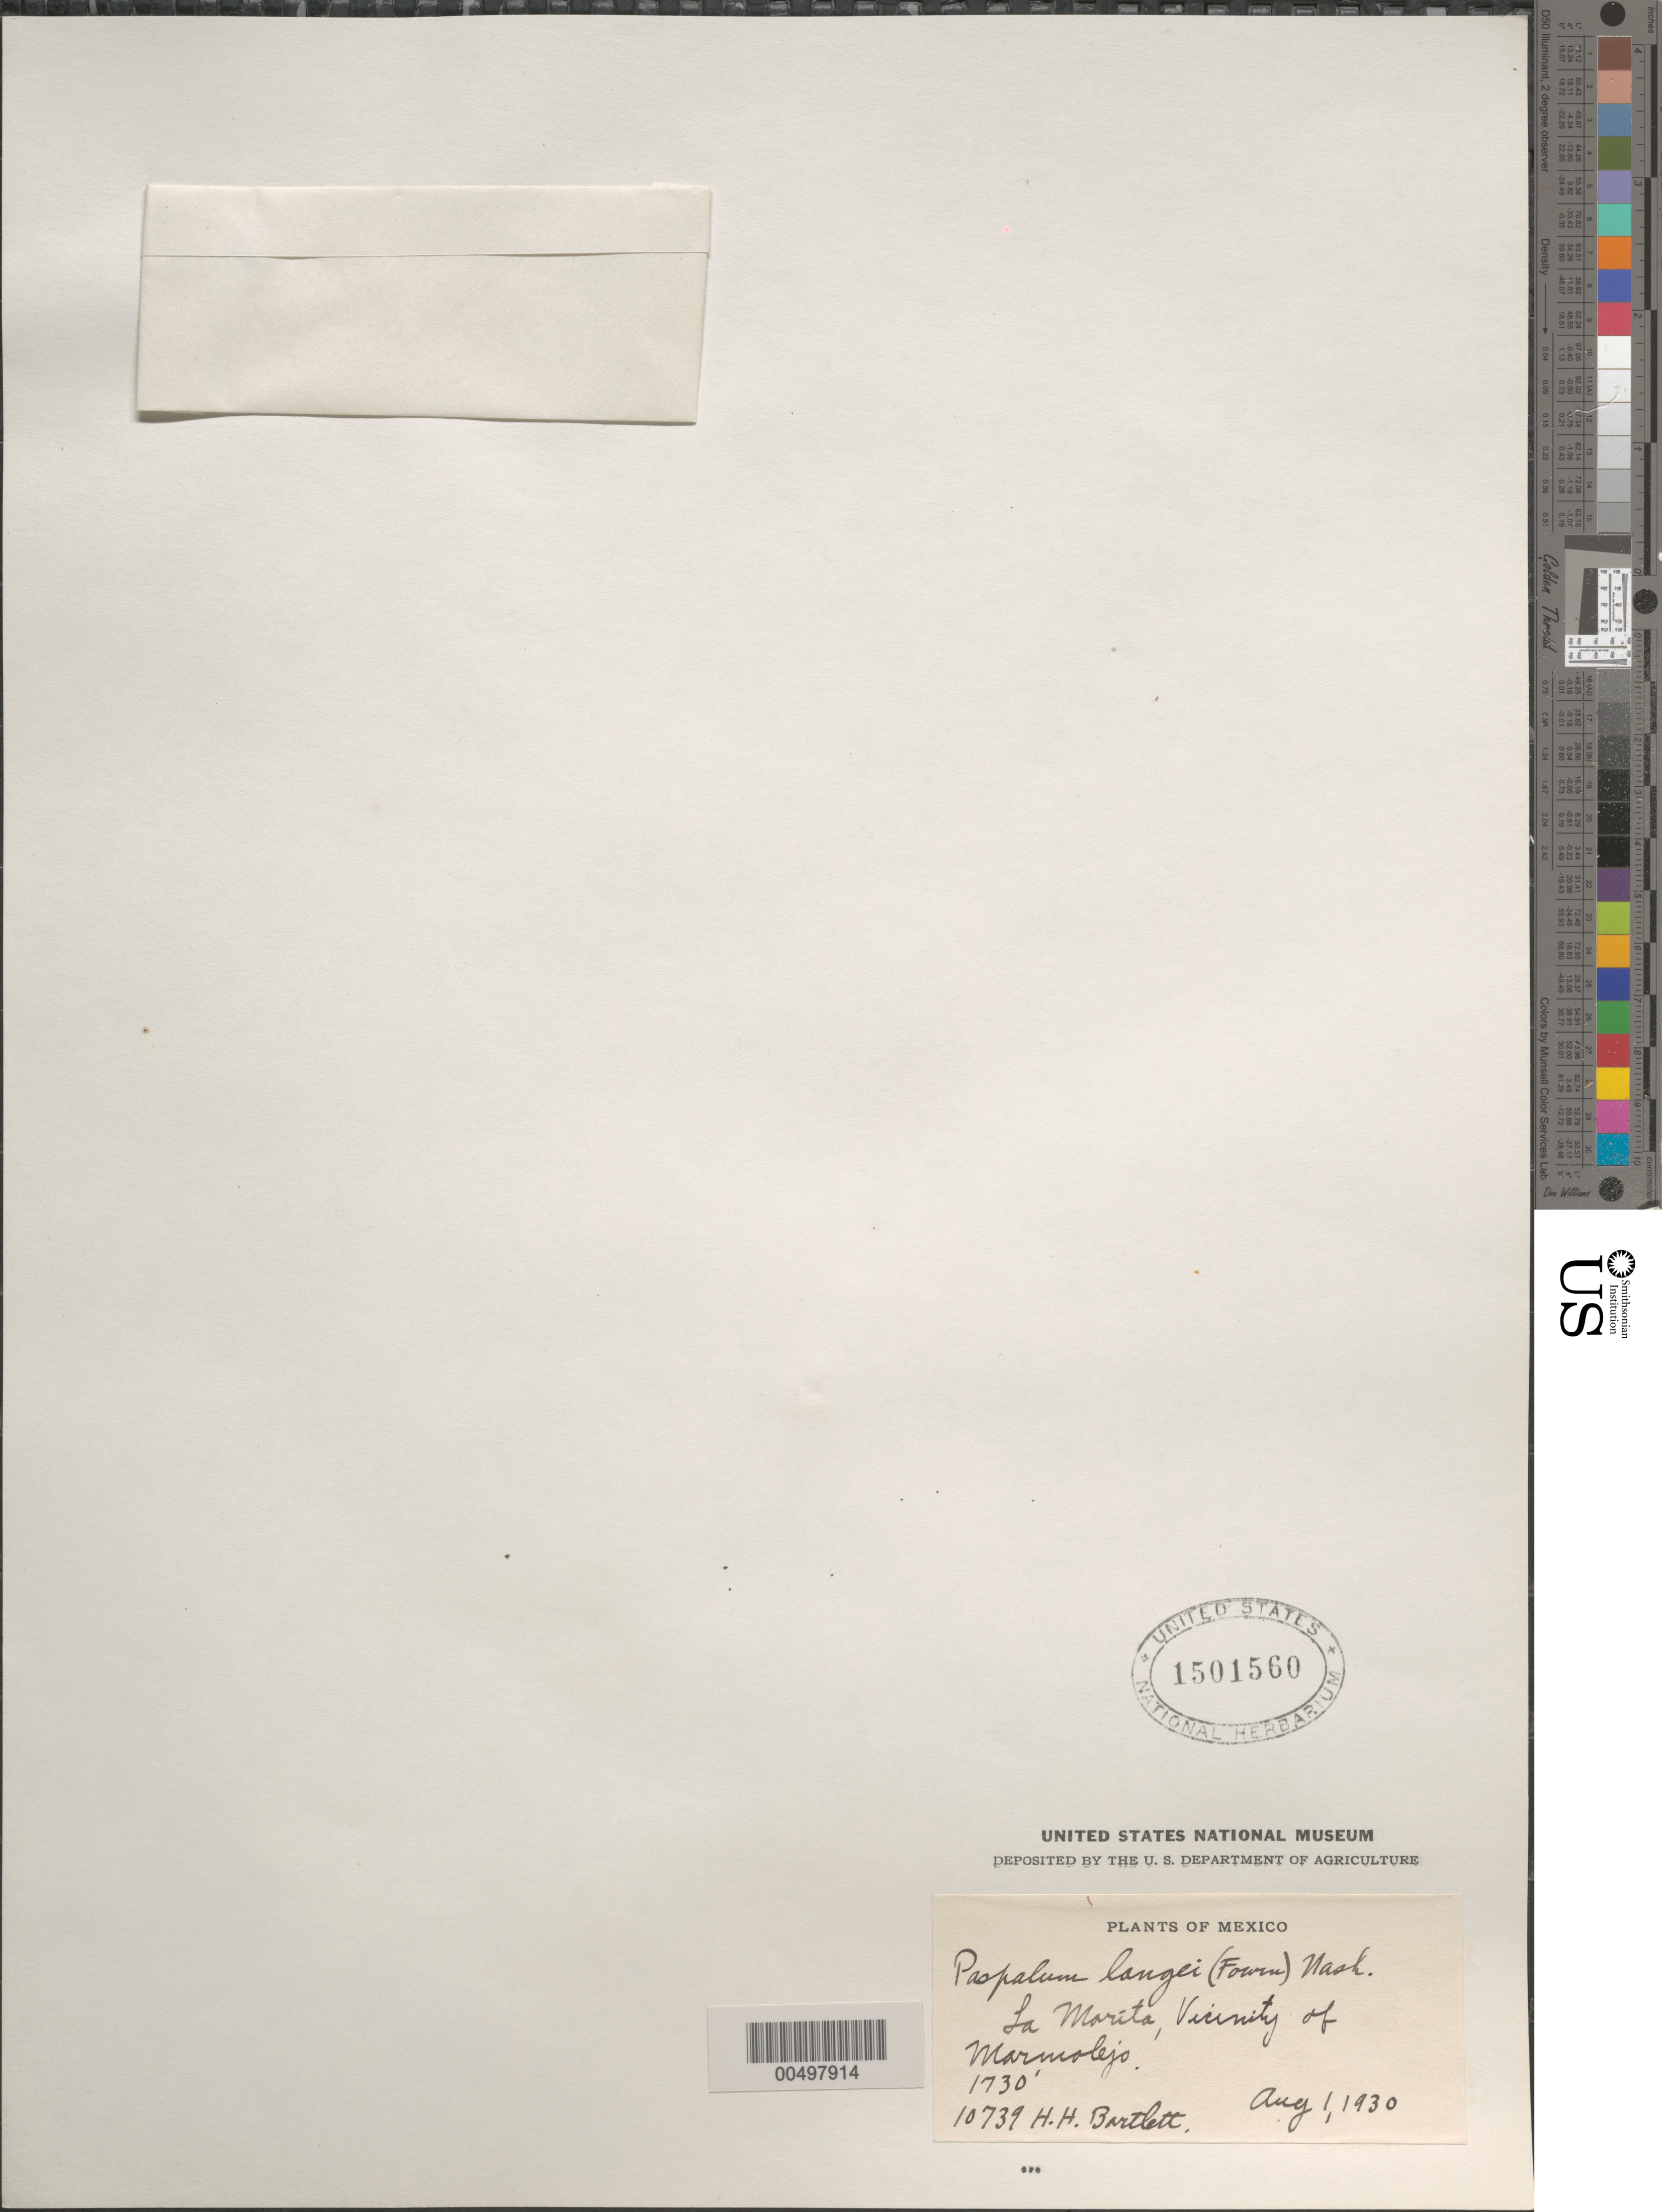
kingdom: Plantae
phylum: Tracheophyta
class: Liliopsida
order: Poales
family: Poaceae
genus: Paspalum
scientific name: Paspalum langei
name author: (E. Fourn.) Nash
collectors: H. H. Bartlett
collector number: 10739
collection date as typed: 1 Aug 1930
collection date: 1930-08-01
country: Mexico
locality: La Morita, vicinity of Marmolejo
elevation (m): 527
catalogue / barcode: US 1501560